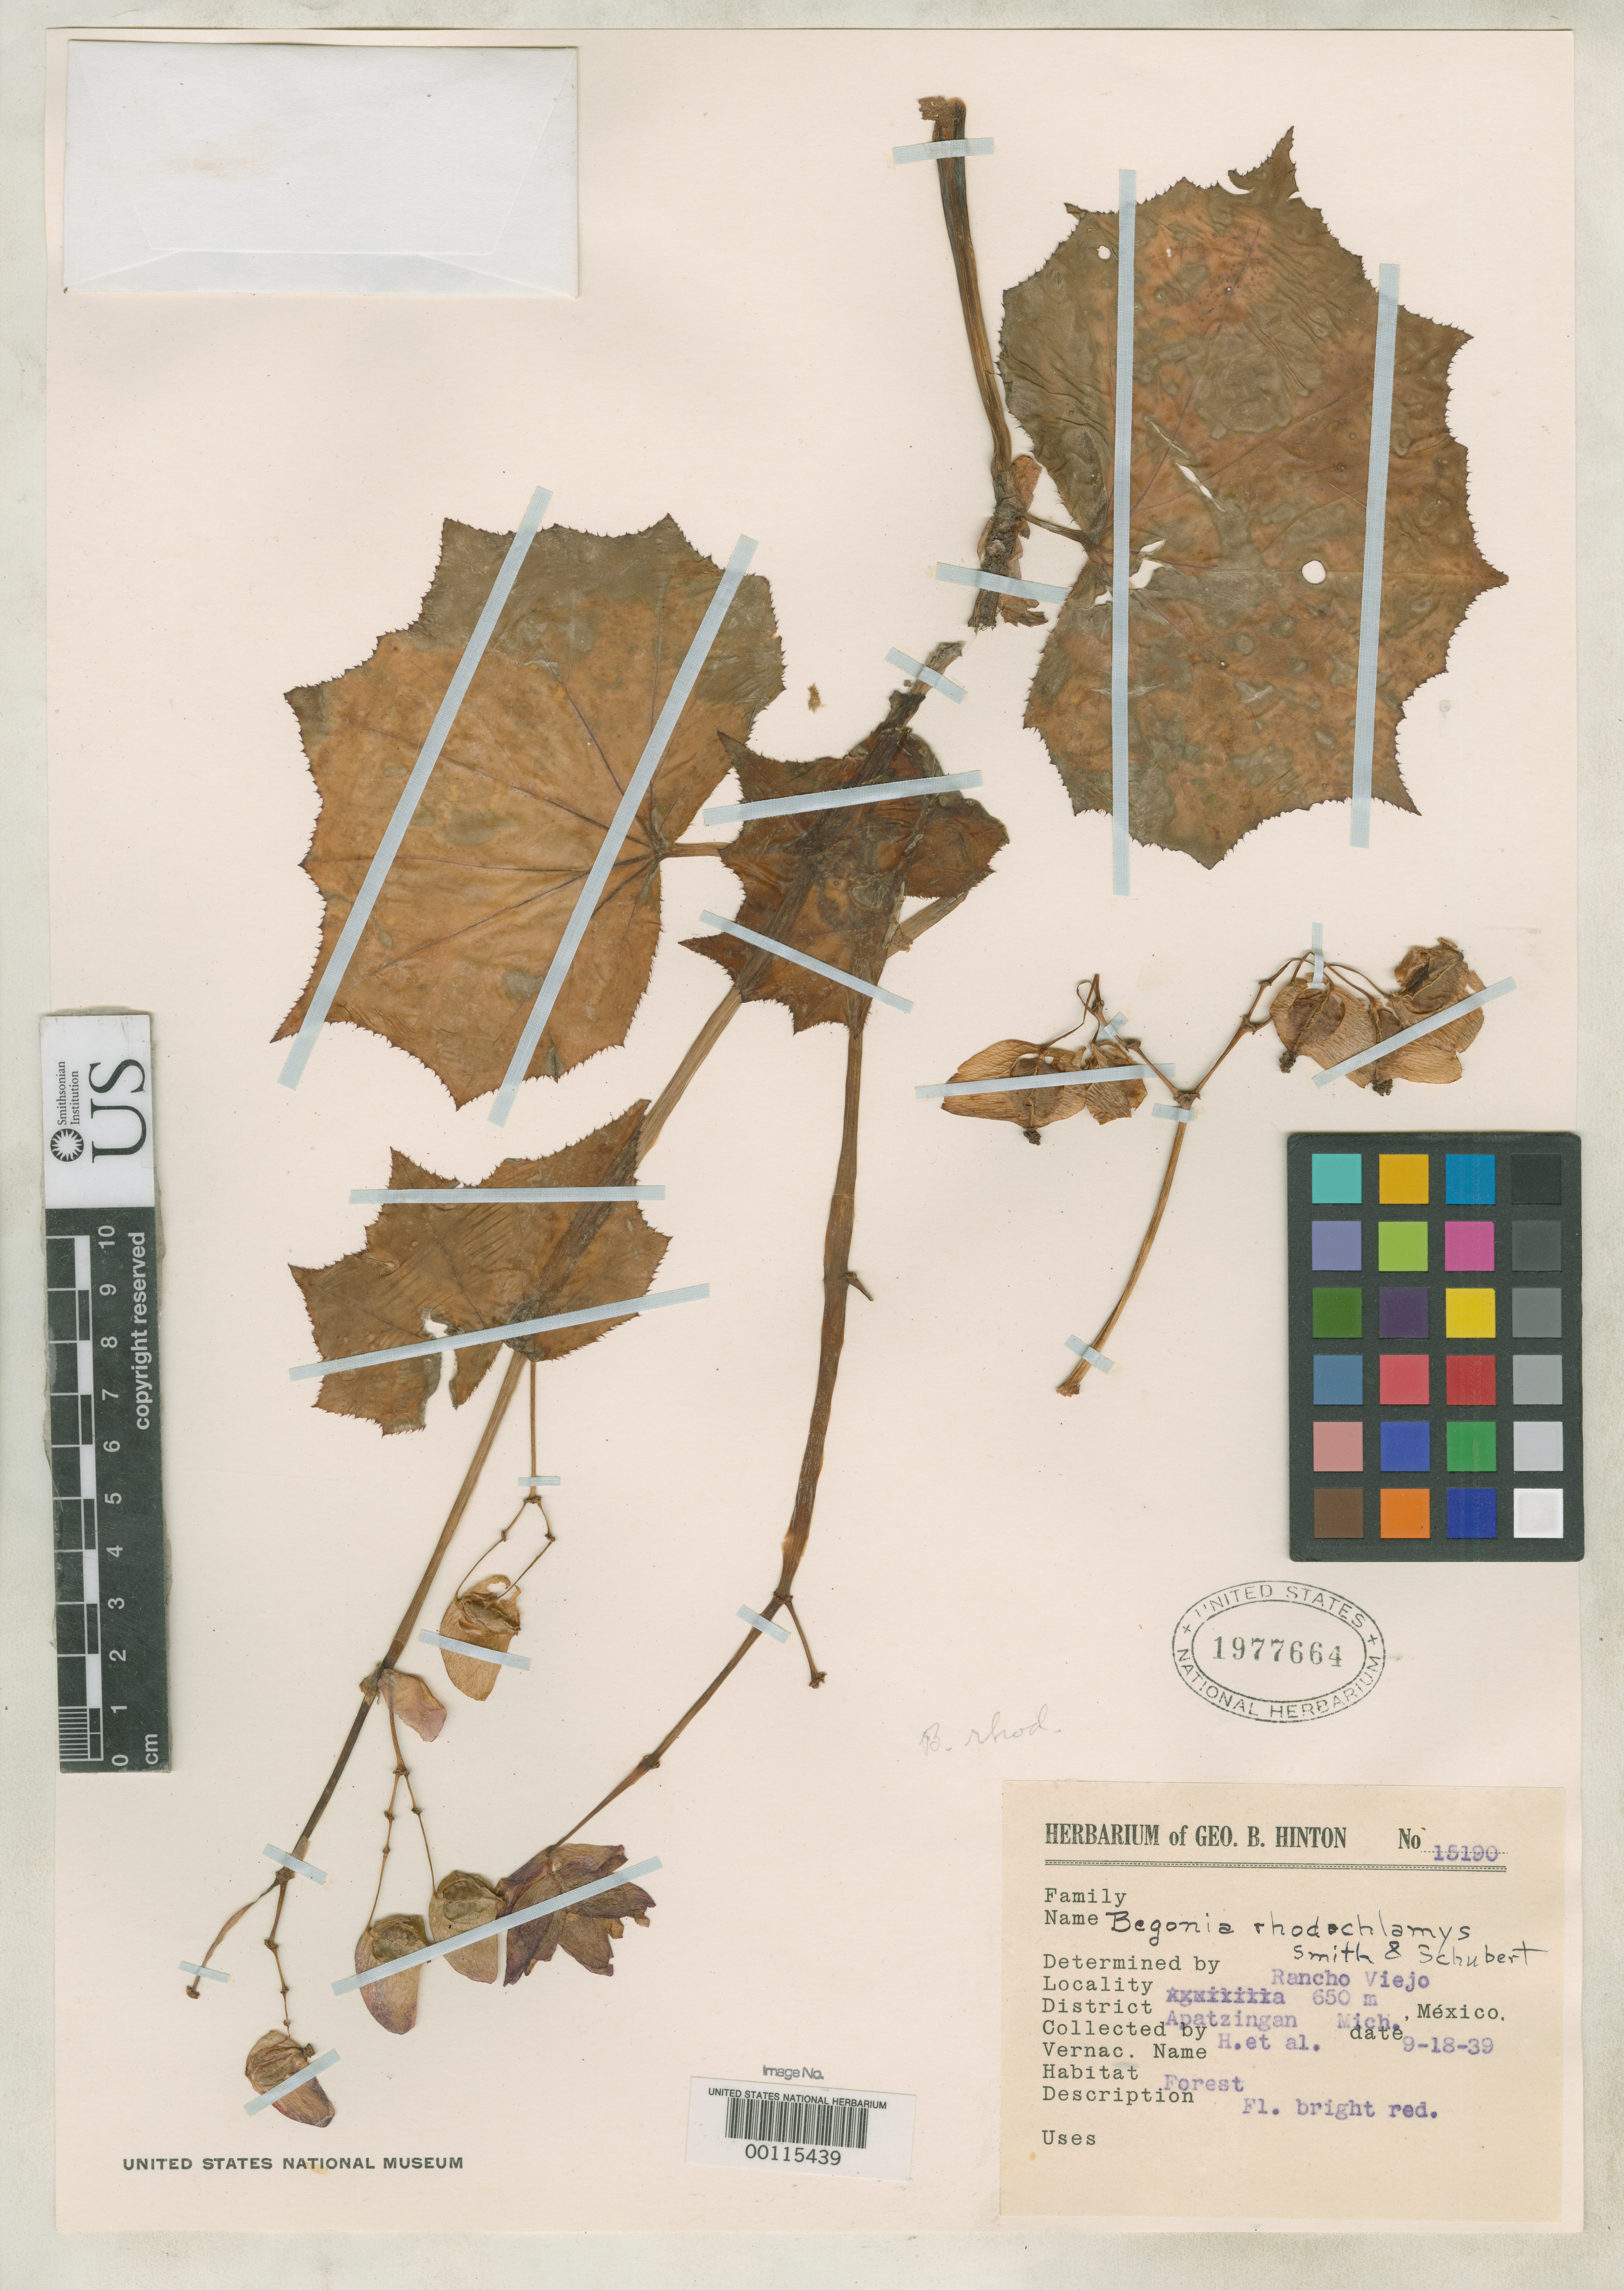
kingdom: Plantae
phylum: Tracheophyta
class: Magnoliopsida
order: Cucurbitales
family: Begoniaceae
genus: Begonia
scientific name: Begonia rhodochlamys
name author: L.B. Sm. & B.G. Schub.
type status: Isotype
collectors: G. B. Hinton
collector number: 15190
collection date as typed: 18 Sep 1939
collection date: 1939-09-18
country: Mexico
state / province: Michoacán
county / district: Apatzingan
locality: Rancho Viejo.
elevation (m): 650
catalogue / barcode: US 1977664